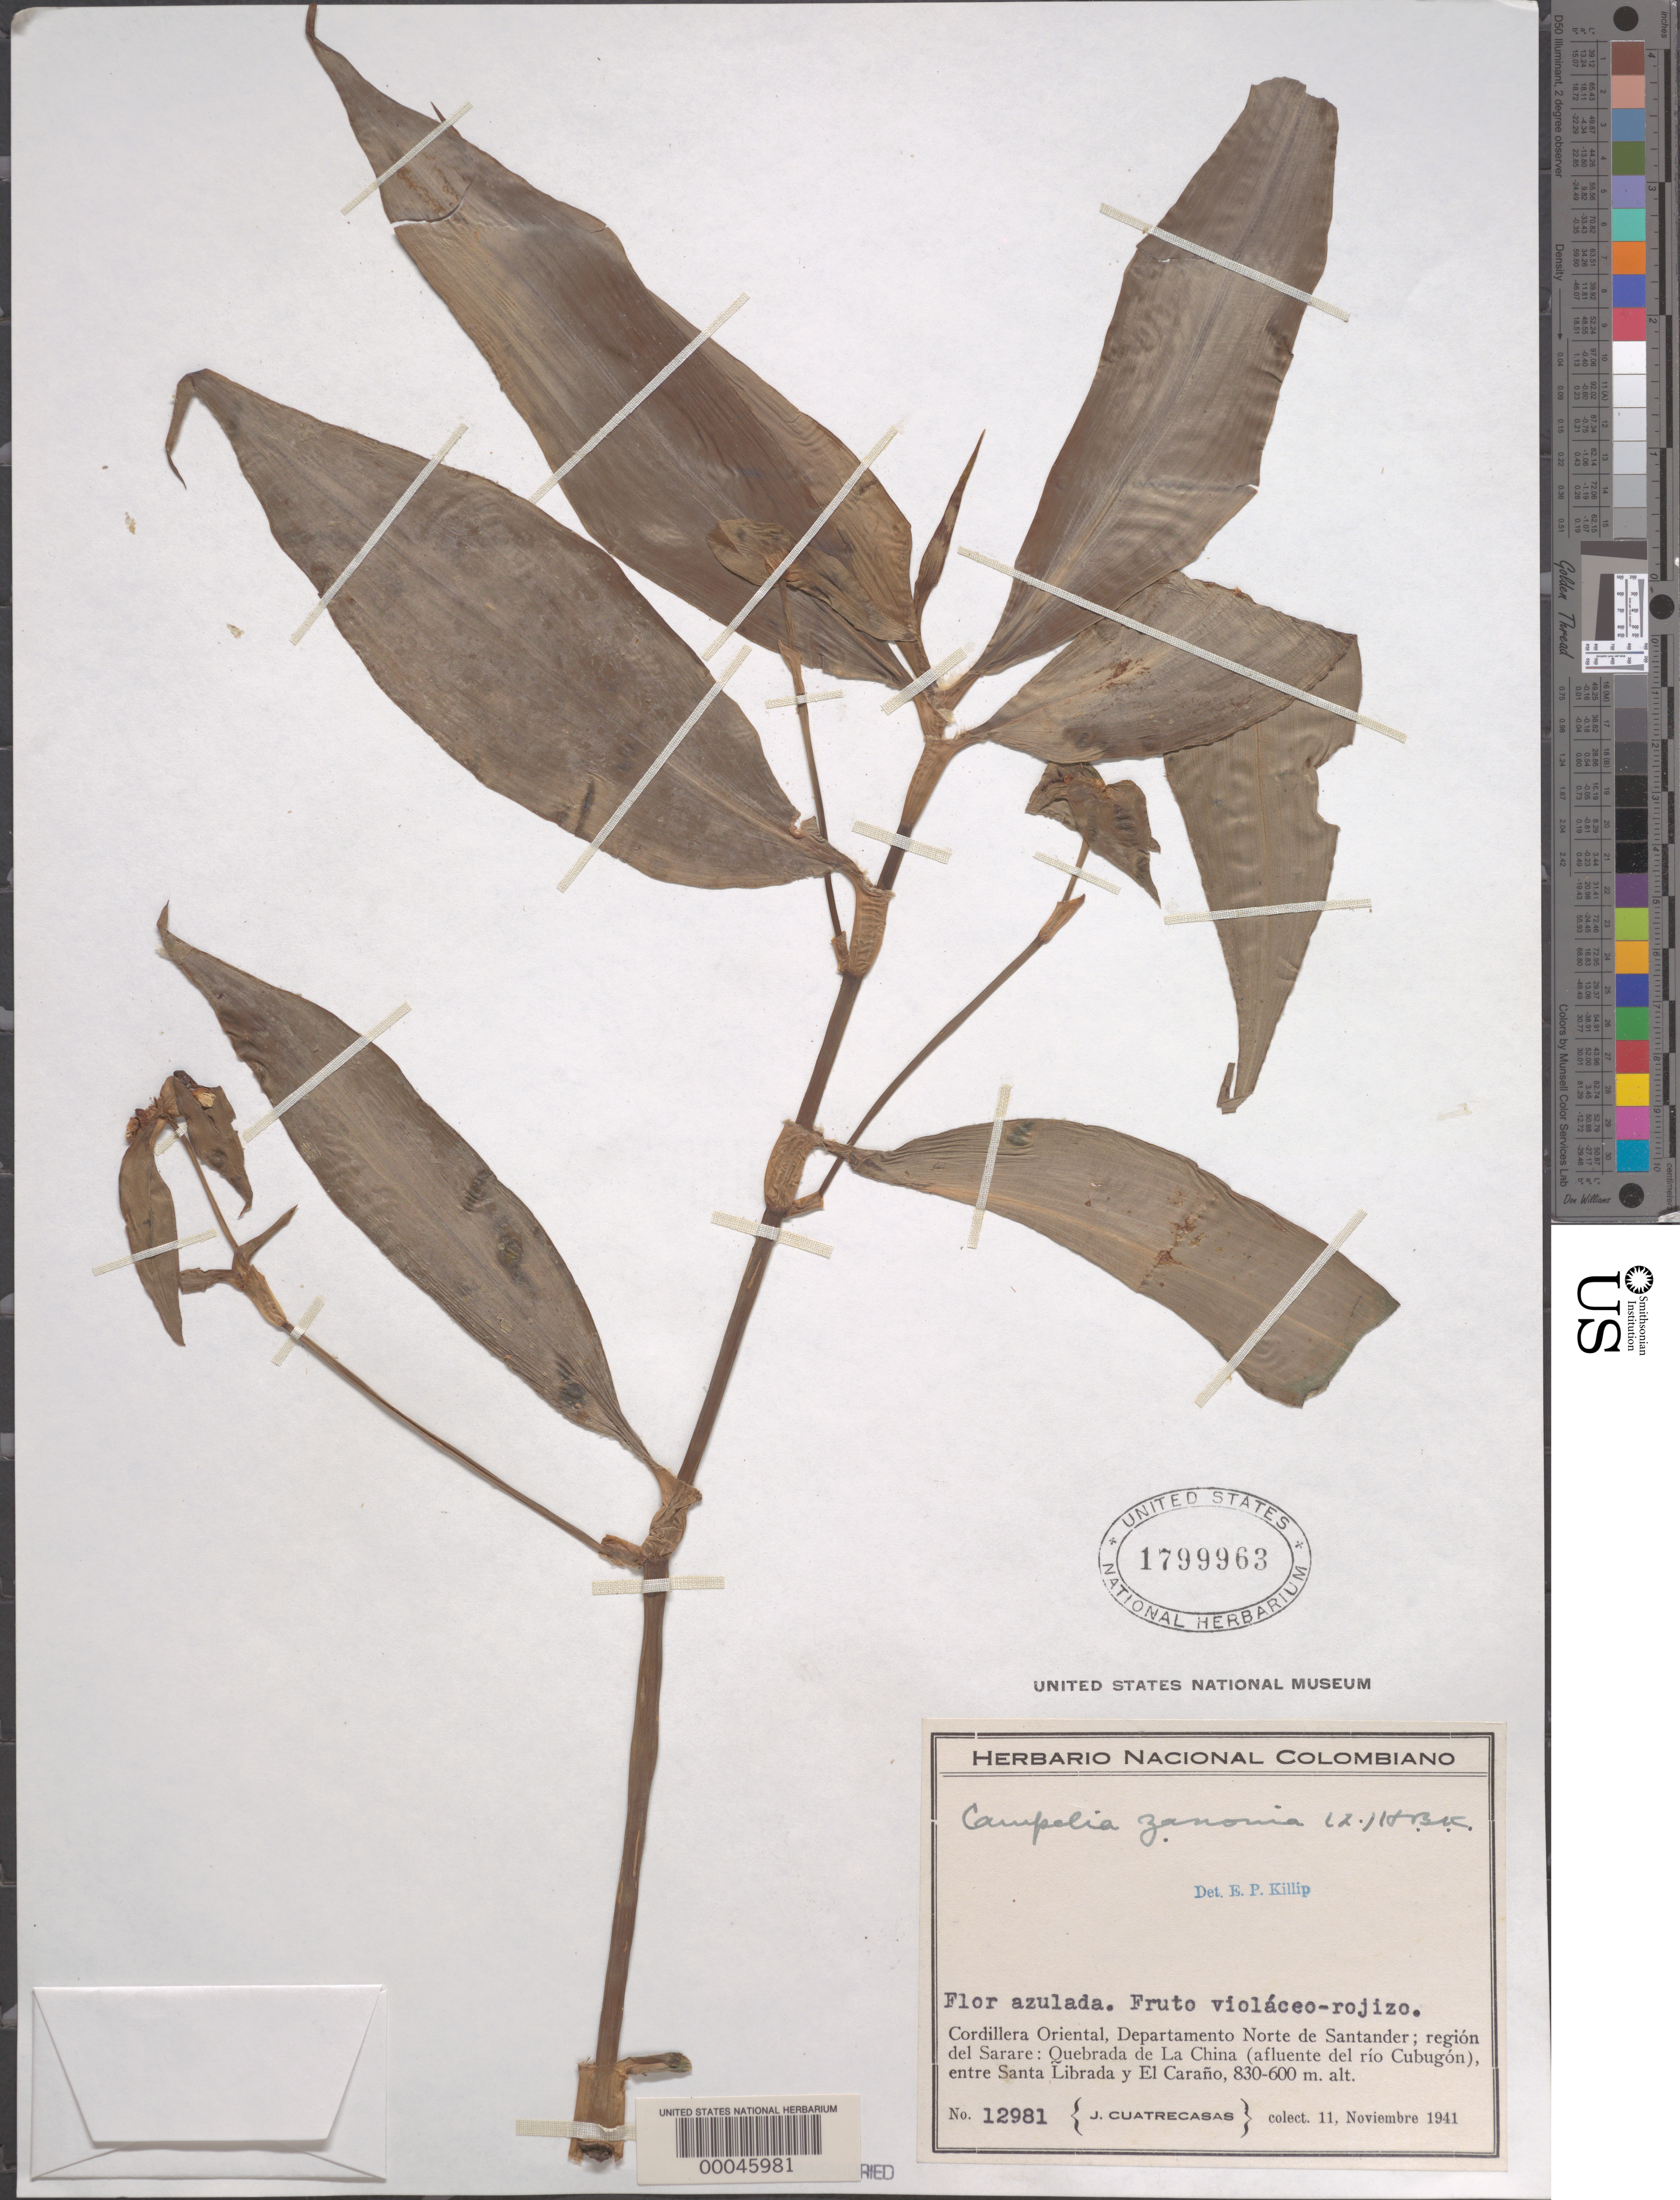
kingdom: Plantae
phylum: Tracheophyta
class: Liliopsida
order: Commelinales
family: Commelinaceae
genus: Tradescantia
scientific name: Tradescantia zanonia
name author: (L.) Sw.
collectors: J. Cuatrecasas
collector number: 12981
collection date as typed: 11 Nov 1941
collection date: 1941-11-11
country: Colombia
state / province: Norte de Santander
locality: Quebrada de la China, between Santa Librada and el Carano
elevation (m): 600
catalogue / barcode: US 1799963